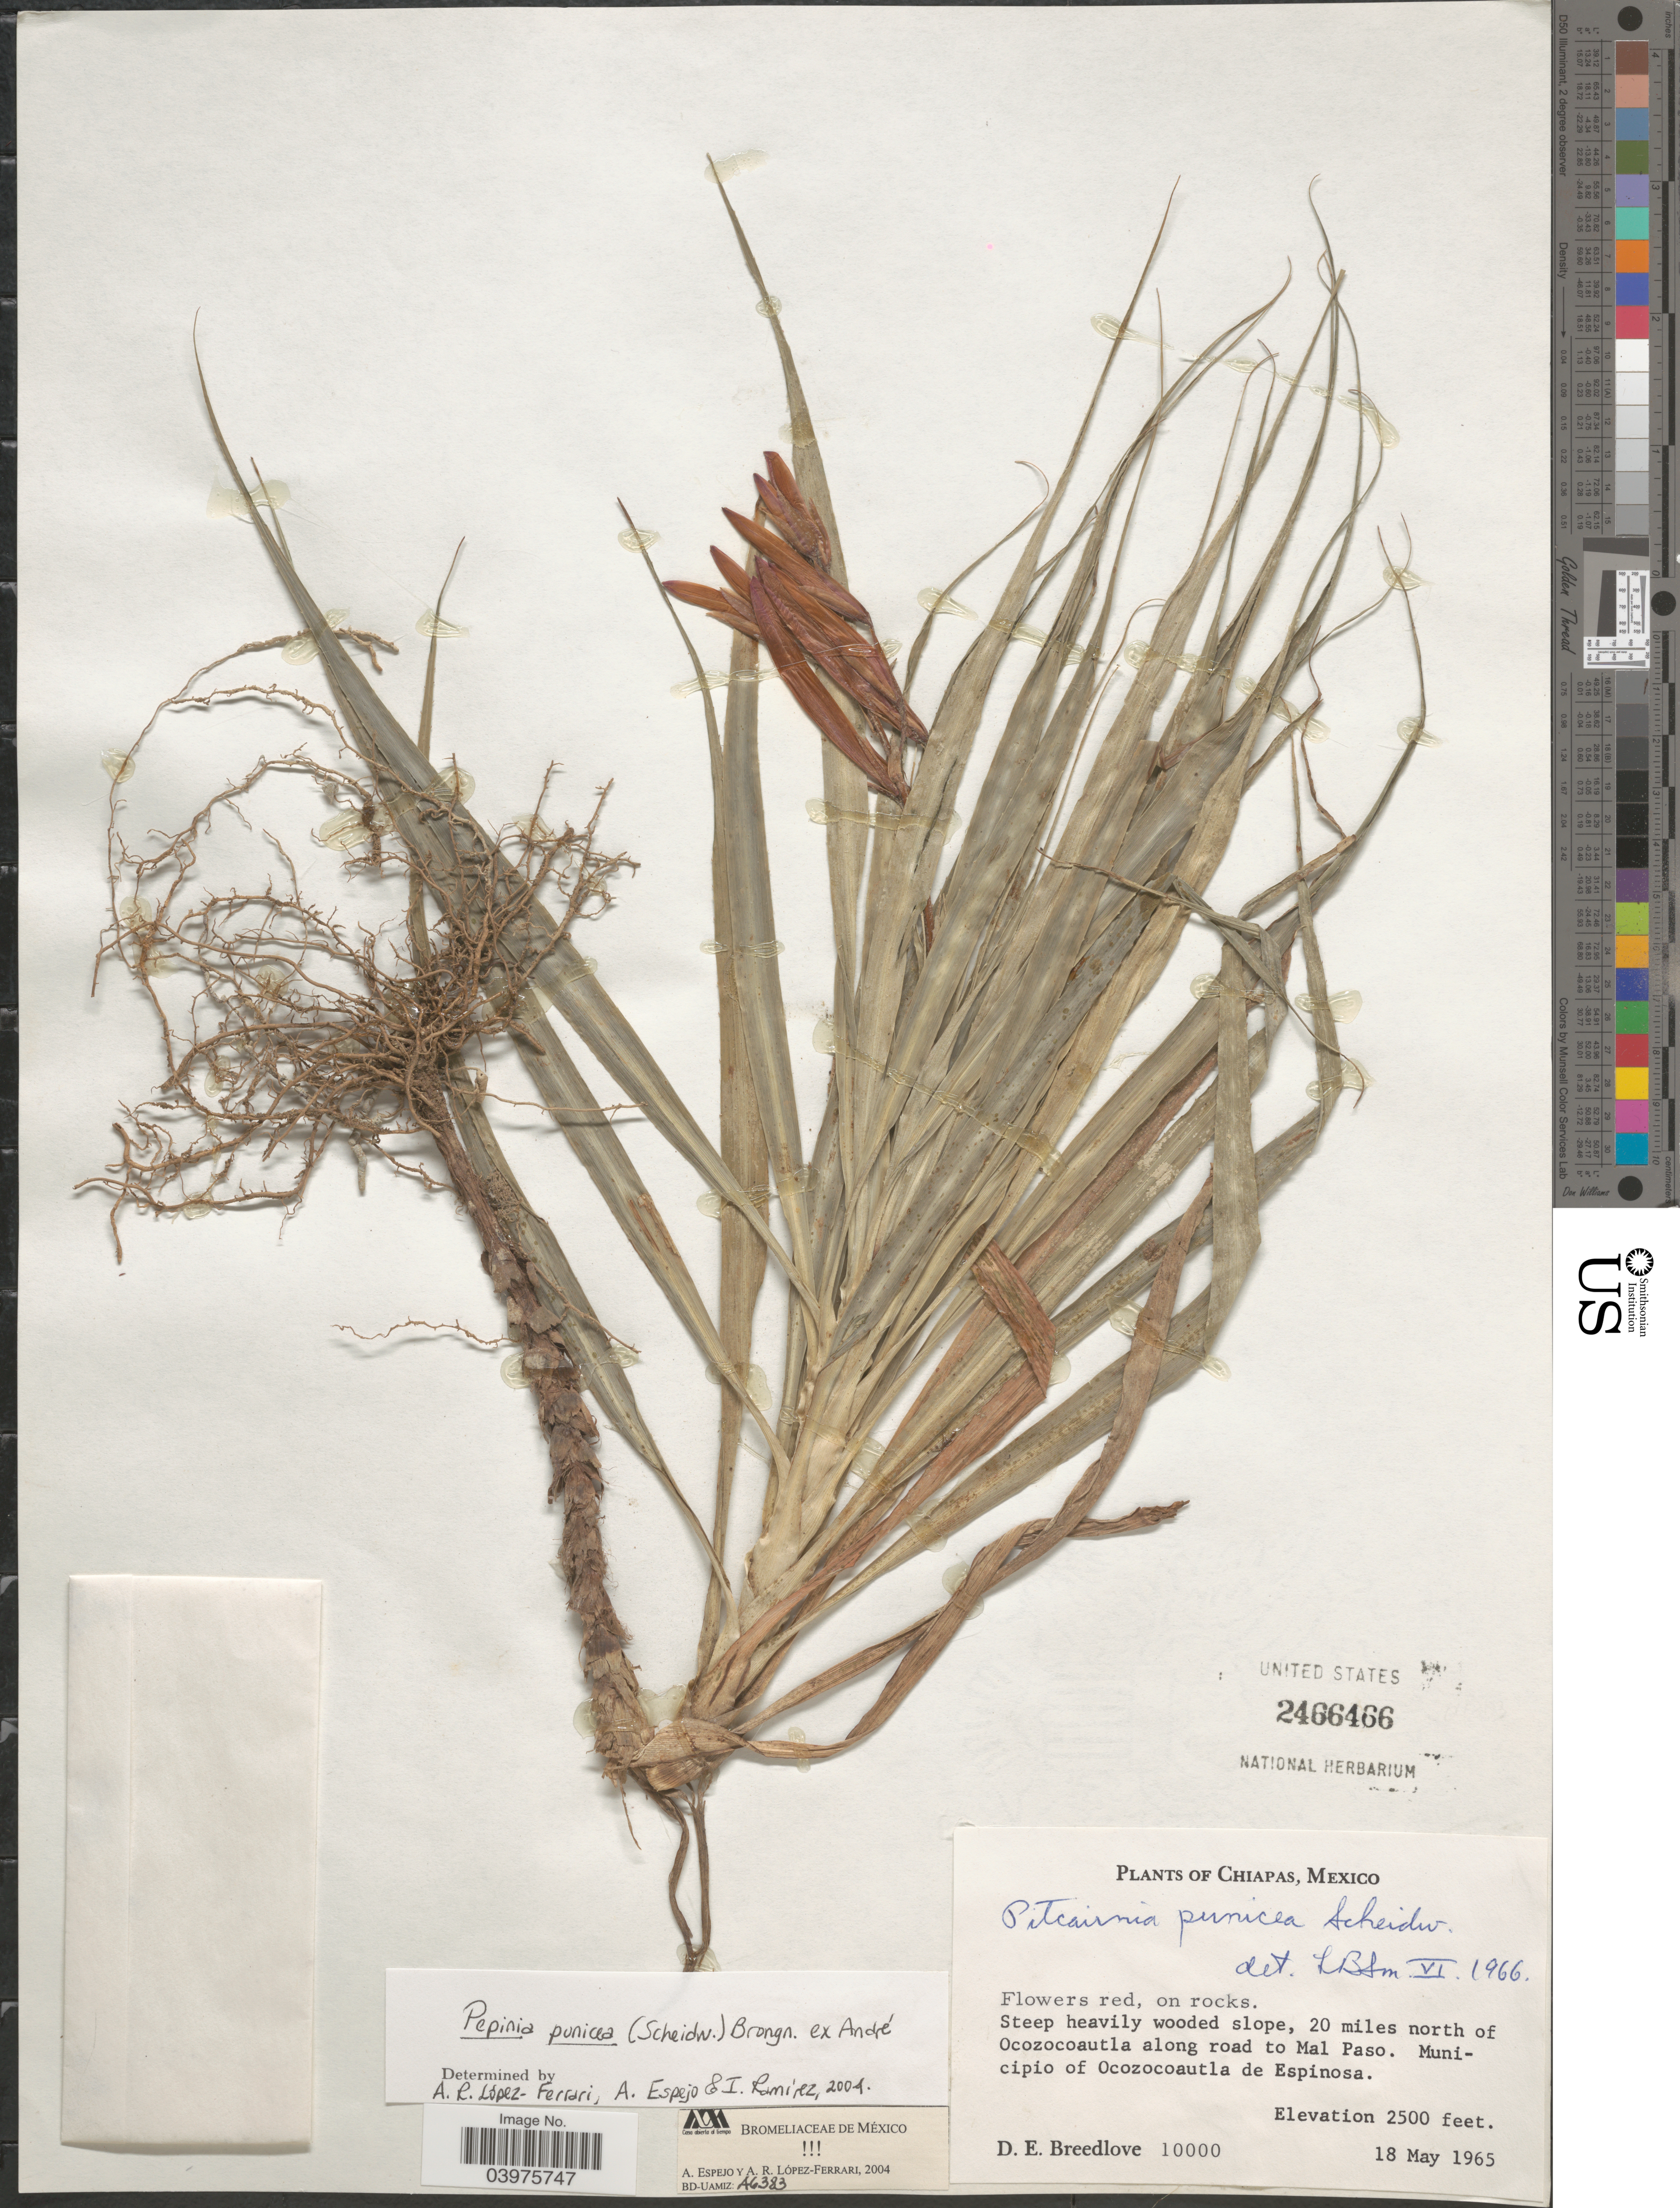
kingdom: Plantae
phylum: Tracheophyta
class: Liliopsida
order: Poales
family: Bromeliaceae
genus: Pitcairnia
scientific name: Pitcairnia punicea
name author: Scheidw.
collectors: D. E. Breedlove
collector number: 10000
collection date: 1965-05-18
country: Mexico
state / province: Chiapas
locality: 20 miles north of Ocozocoautla along road to Mal Paso. Municipio of Ocozocoautla de Espinosa.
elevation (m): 762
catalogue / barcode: US 2466466